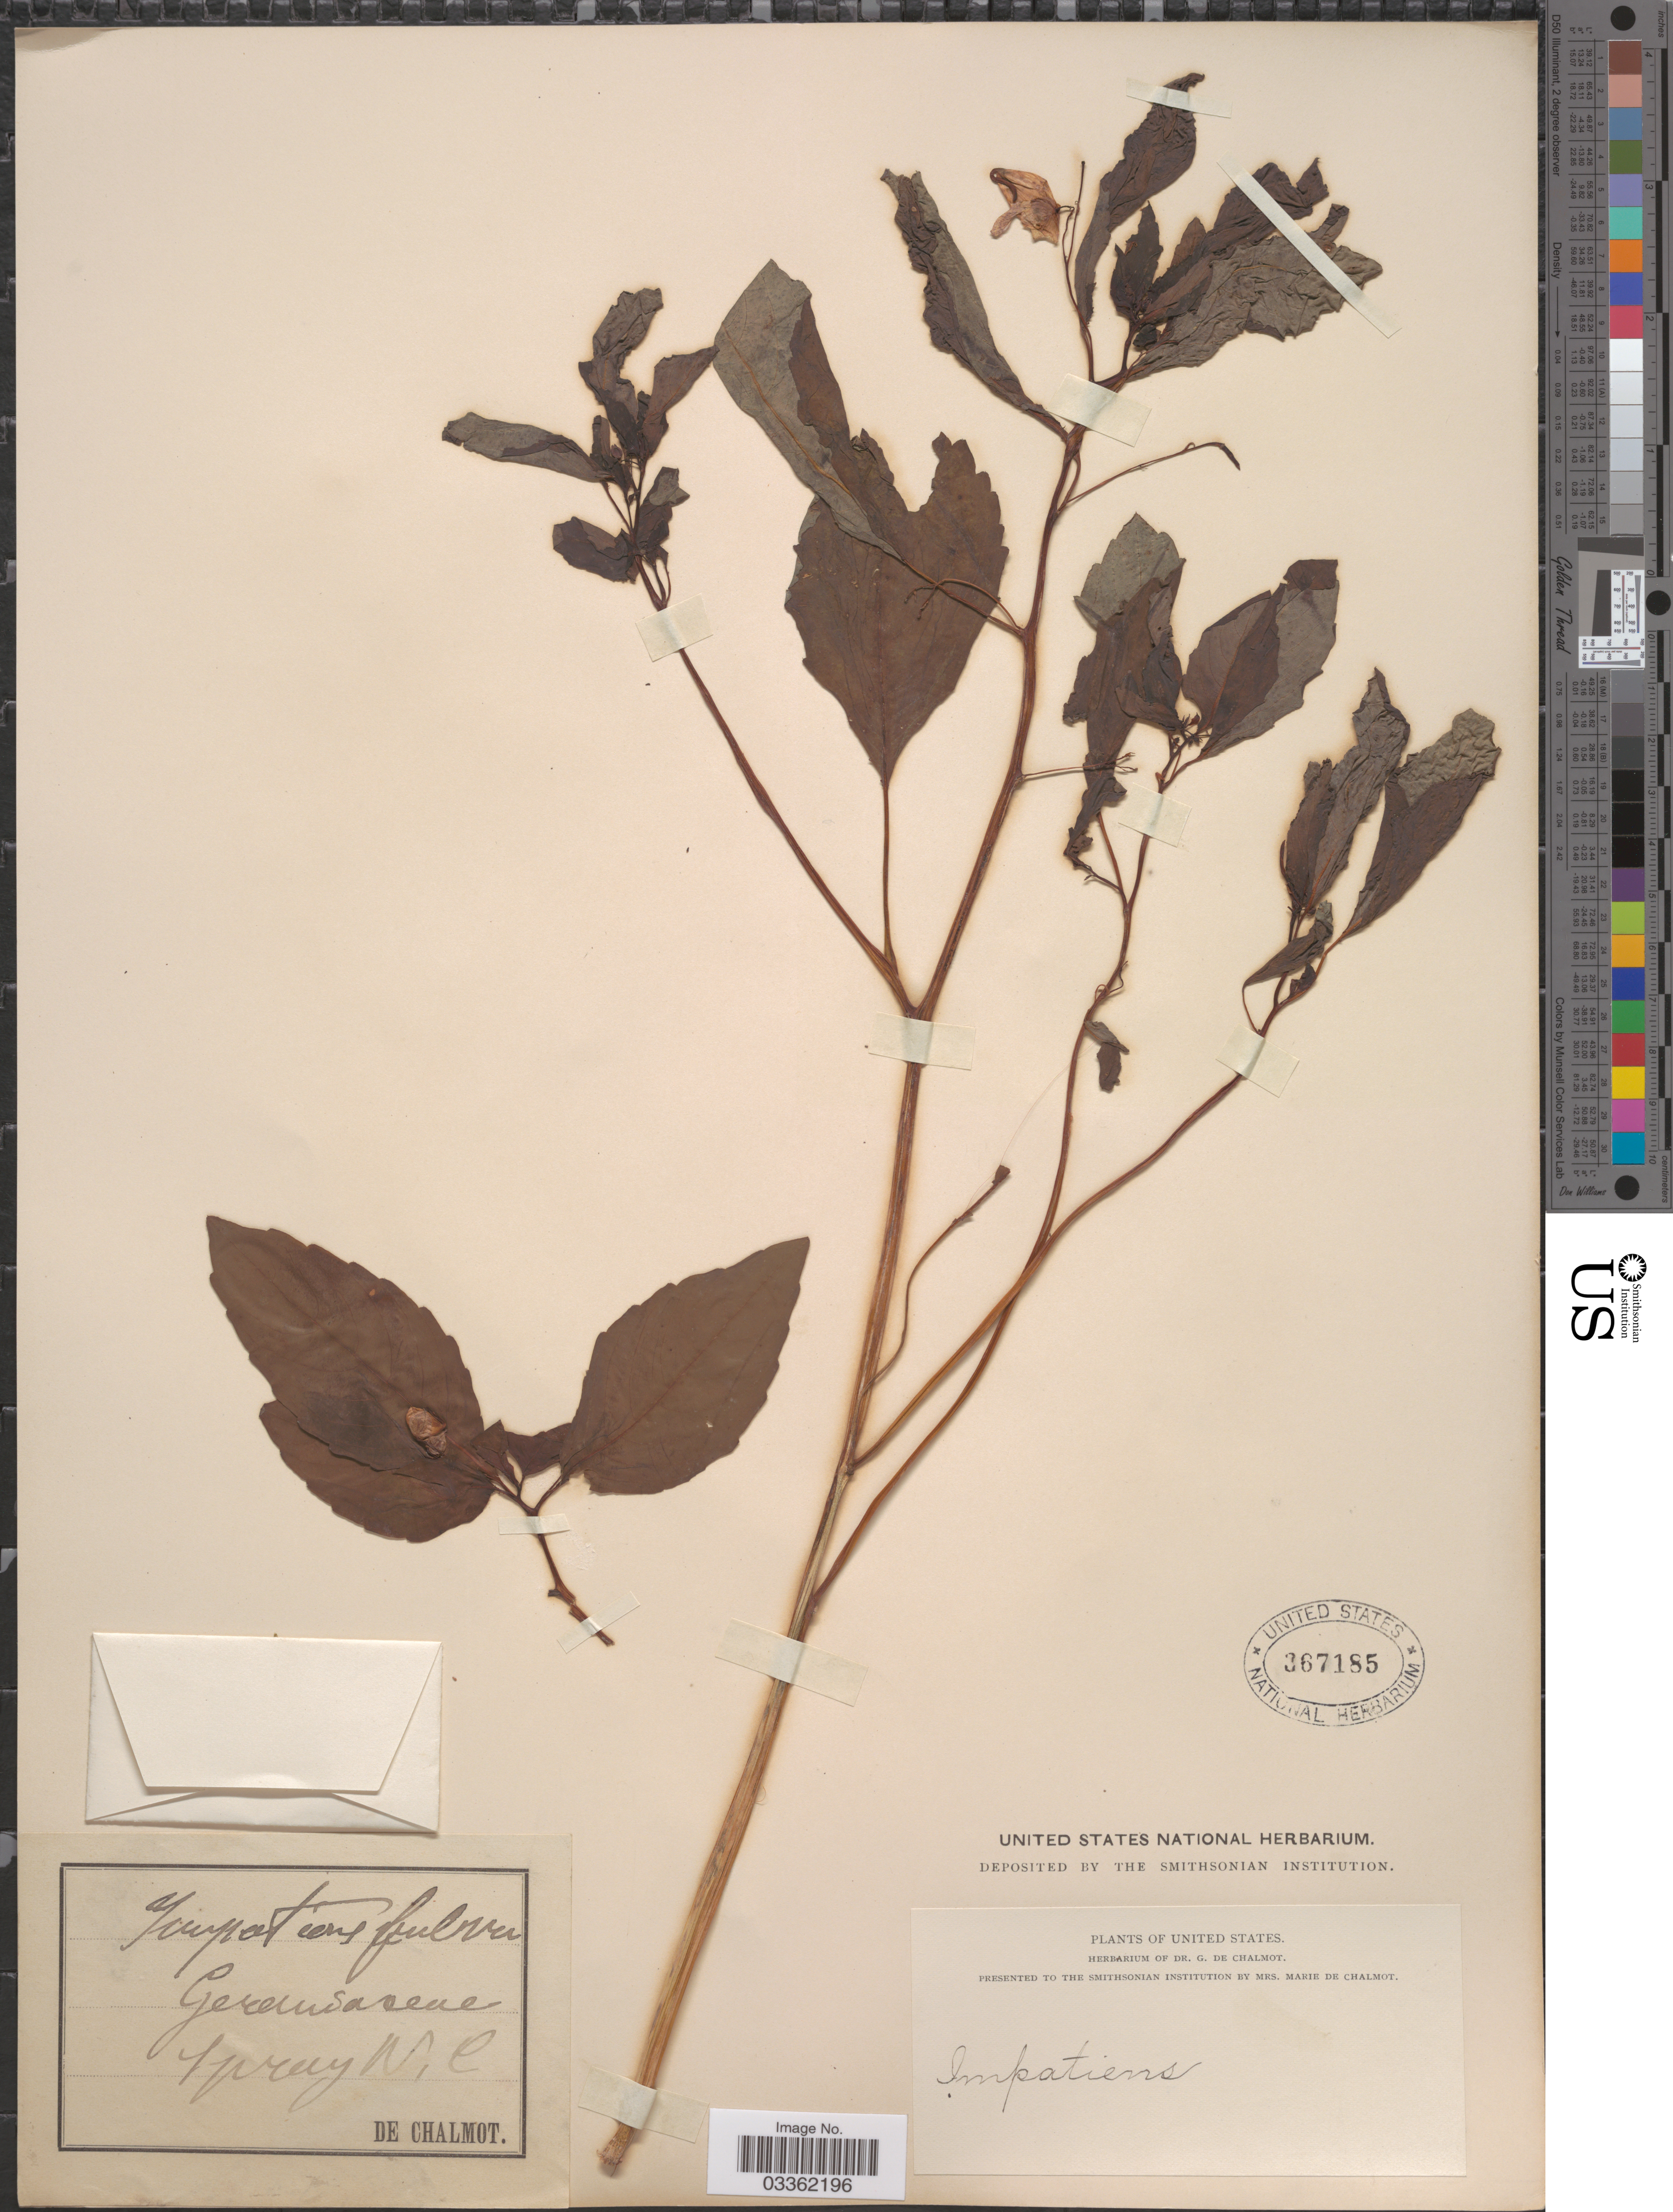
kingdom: Plantae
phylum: Tracheophyta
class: Magnoliopsida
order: Ericales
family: Balsaminaceae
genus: Impatiens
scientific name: Impatiens capensis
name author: Meerb.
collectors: G. de Chalmot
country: United States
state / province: North Carolina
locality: Spray.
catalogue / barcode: US 367185